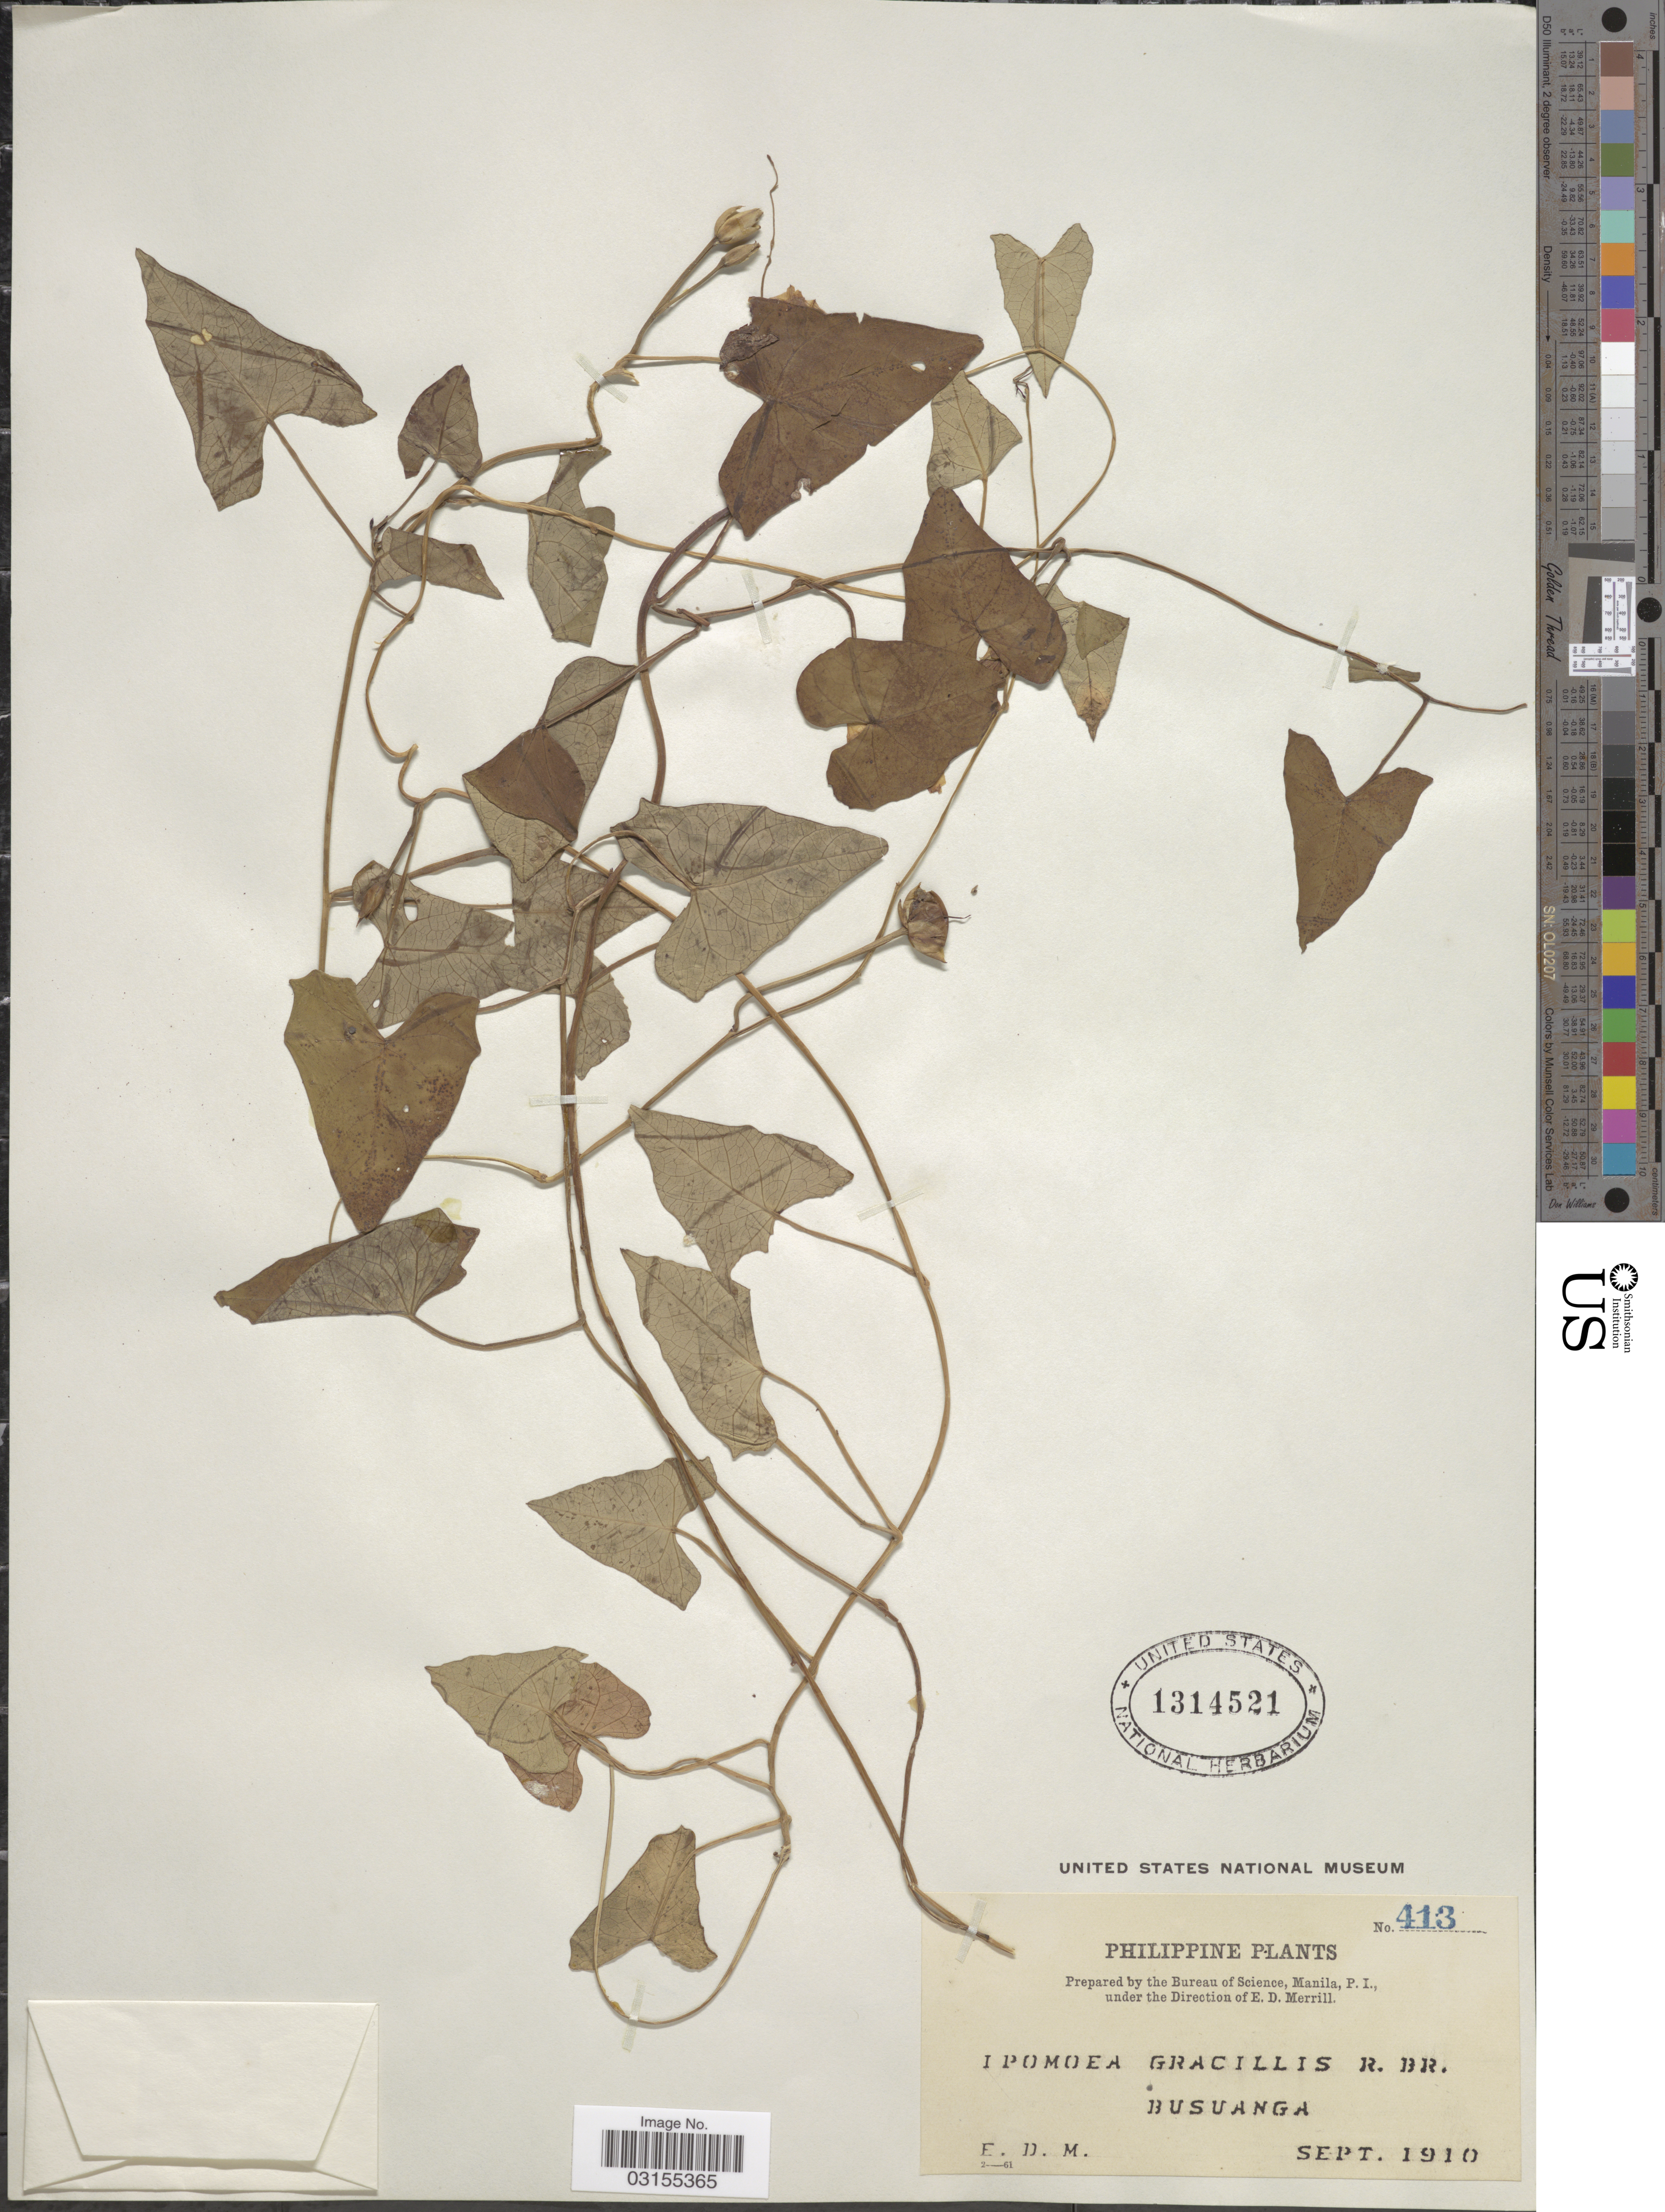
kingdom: Plantae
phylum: Tracheophyta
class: Magnoliopsida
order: Solanales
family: Convolvulaceae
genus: Ipomoea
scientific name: Ipomoea littoralis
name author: Blume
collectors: E. D. Merrill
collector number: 413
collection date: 1910-09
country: Philippines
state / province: Mimaropa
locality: Busuanga.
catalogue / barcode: US 1314521